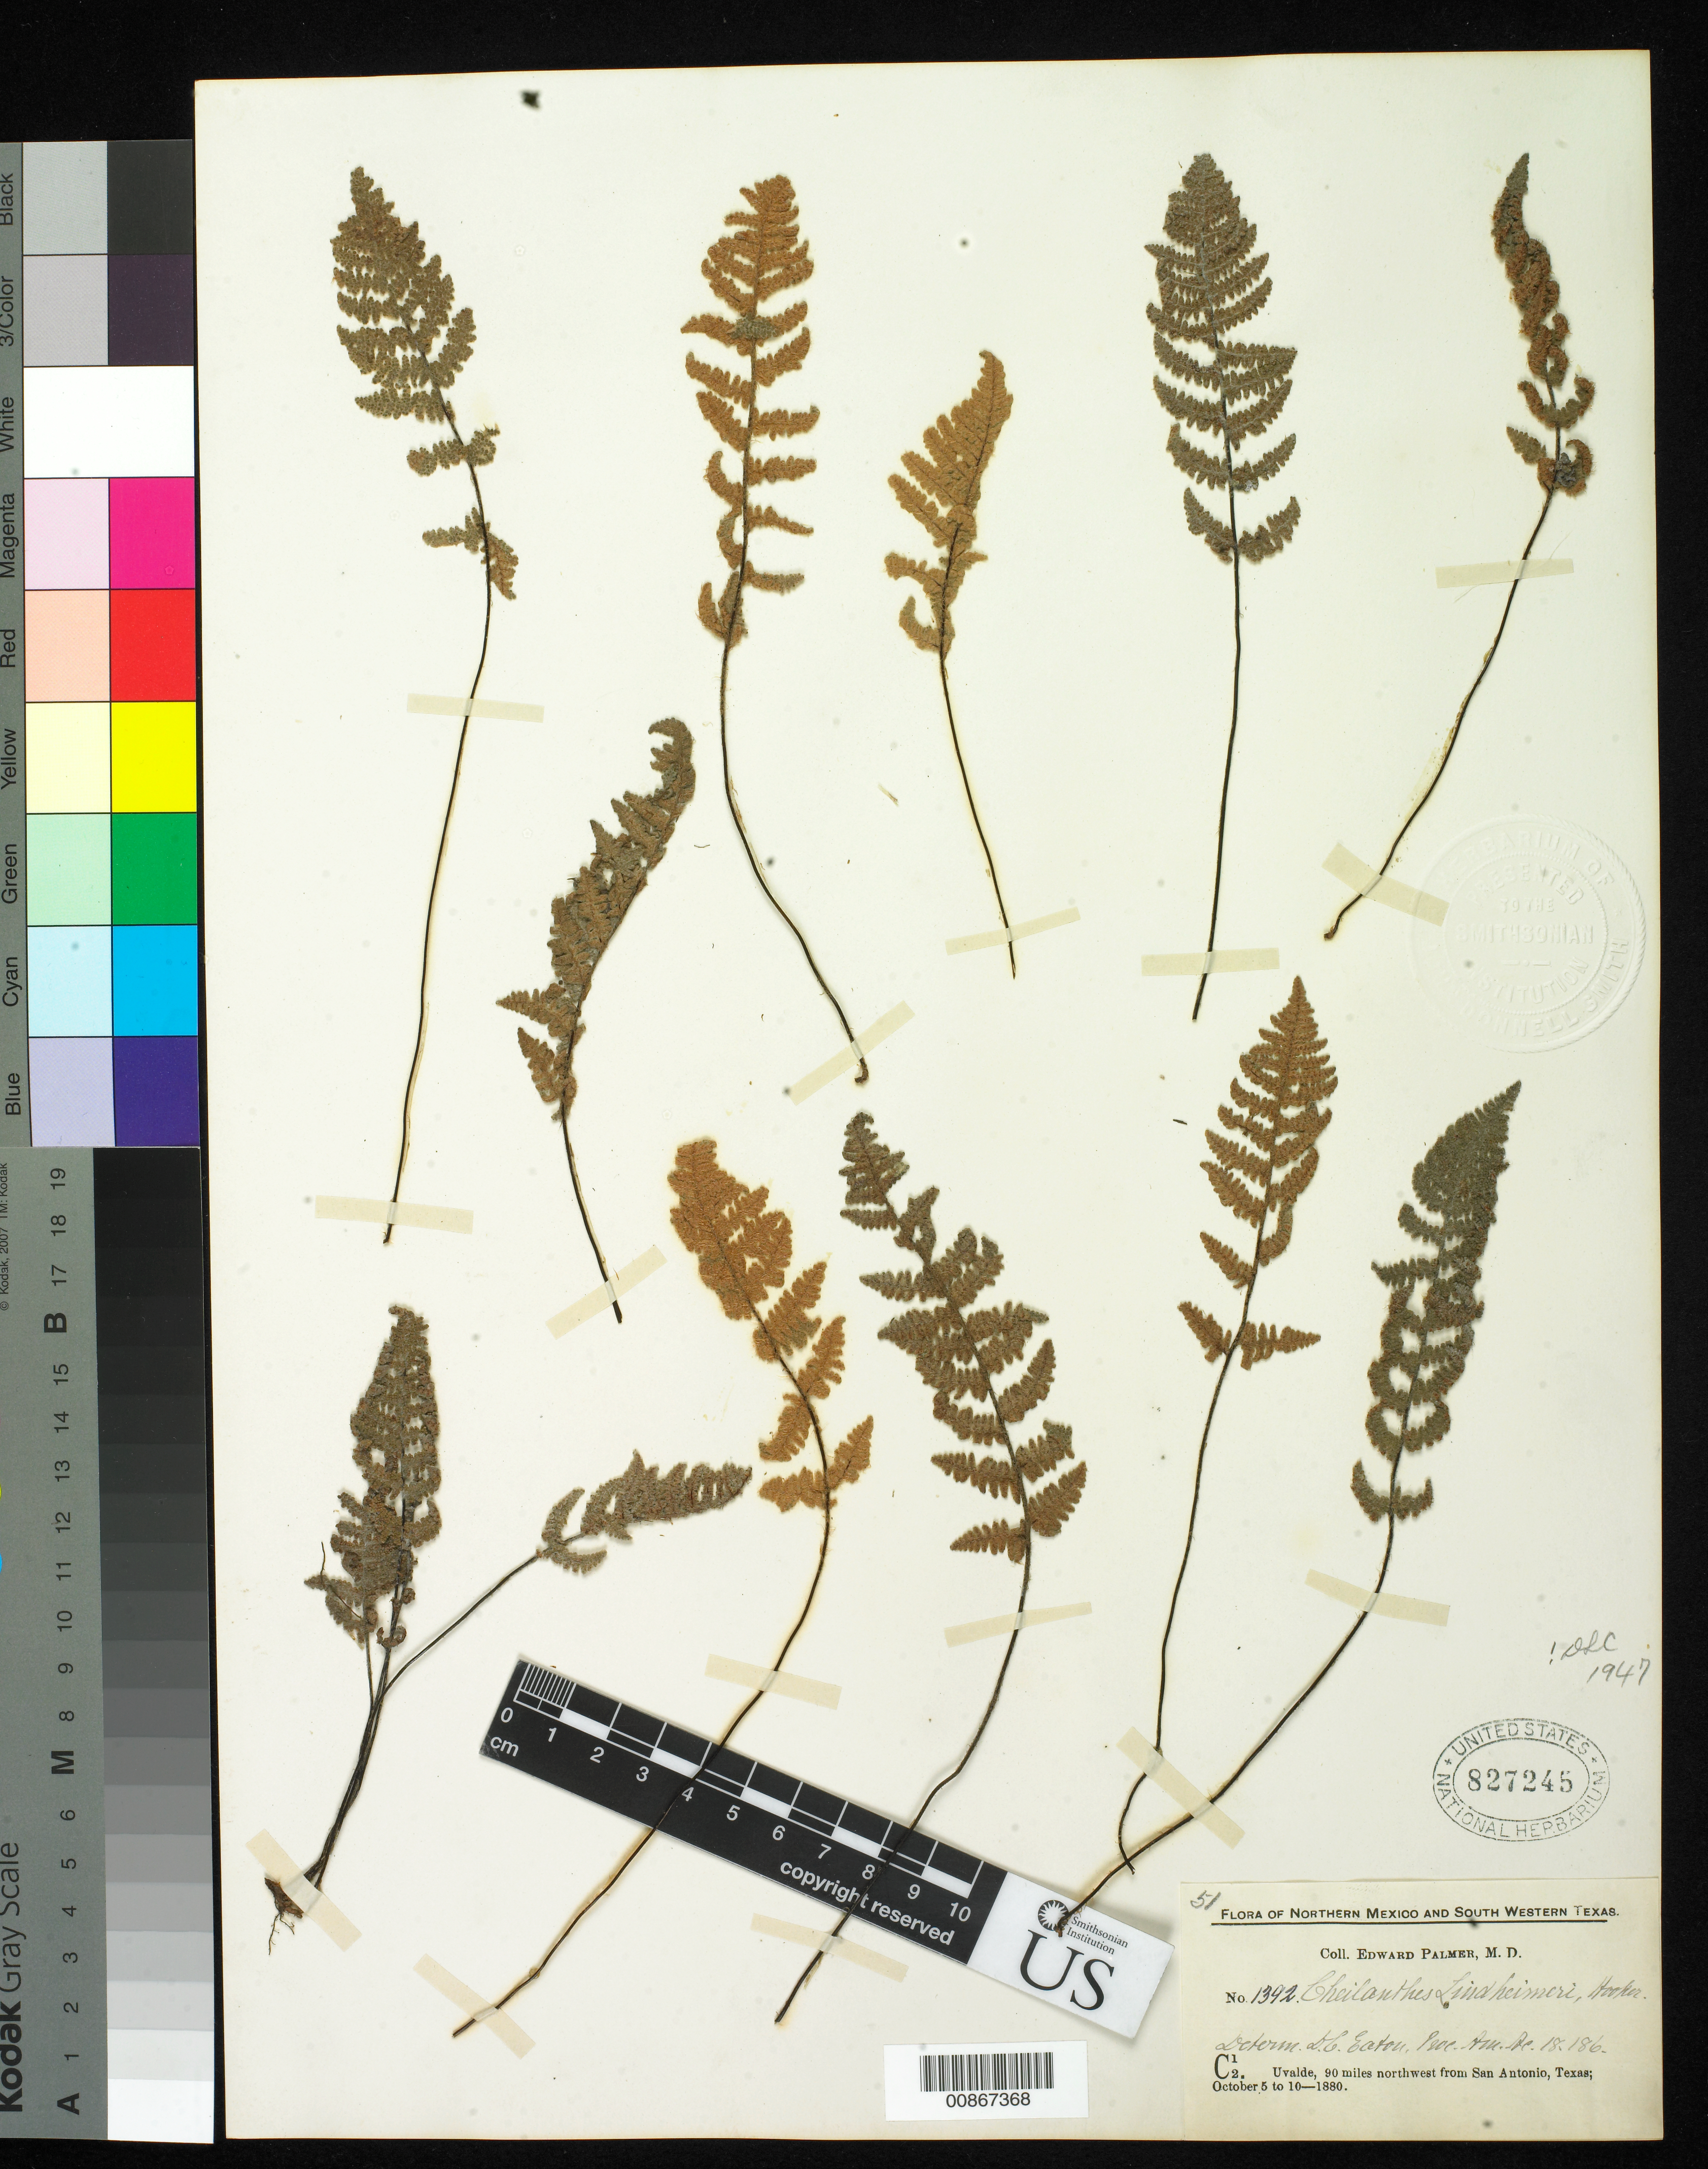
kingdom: Plantae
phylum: Tracheophyta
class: Polypodiopsida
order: Polypodiales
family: Pteridaceae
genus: Myriopteris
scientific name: Myriopteris lindheimeri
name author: (Hook.) J. Sm.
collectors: E. Palmer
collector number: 1392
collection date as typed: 05 Oct 1880 to 10 Oct 1880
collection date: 1880-10-05/1880-10-10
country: United States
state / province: Texas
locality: C12. Uvalde, 90 miles northwest from San Antonio, Texas.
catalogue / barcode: US 827245